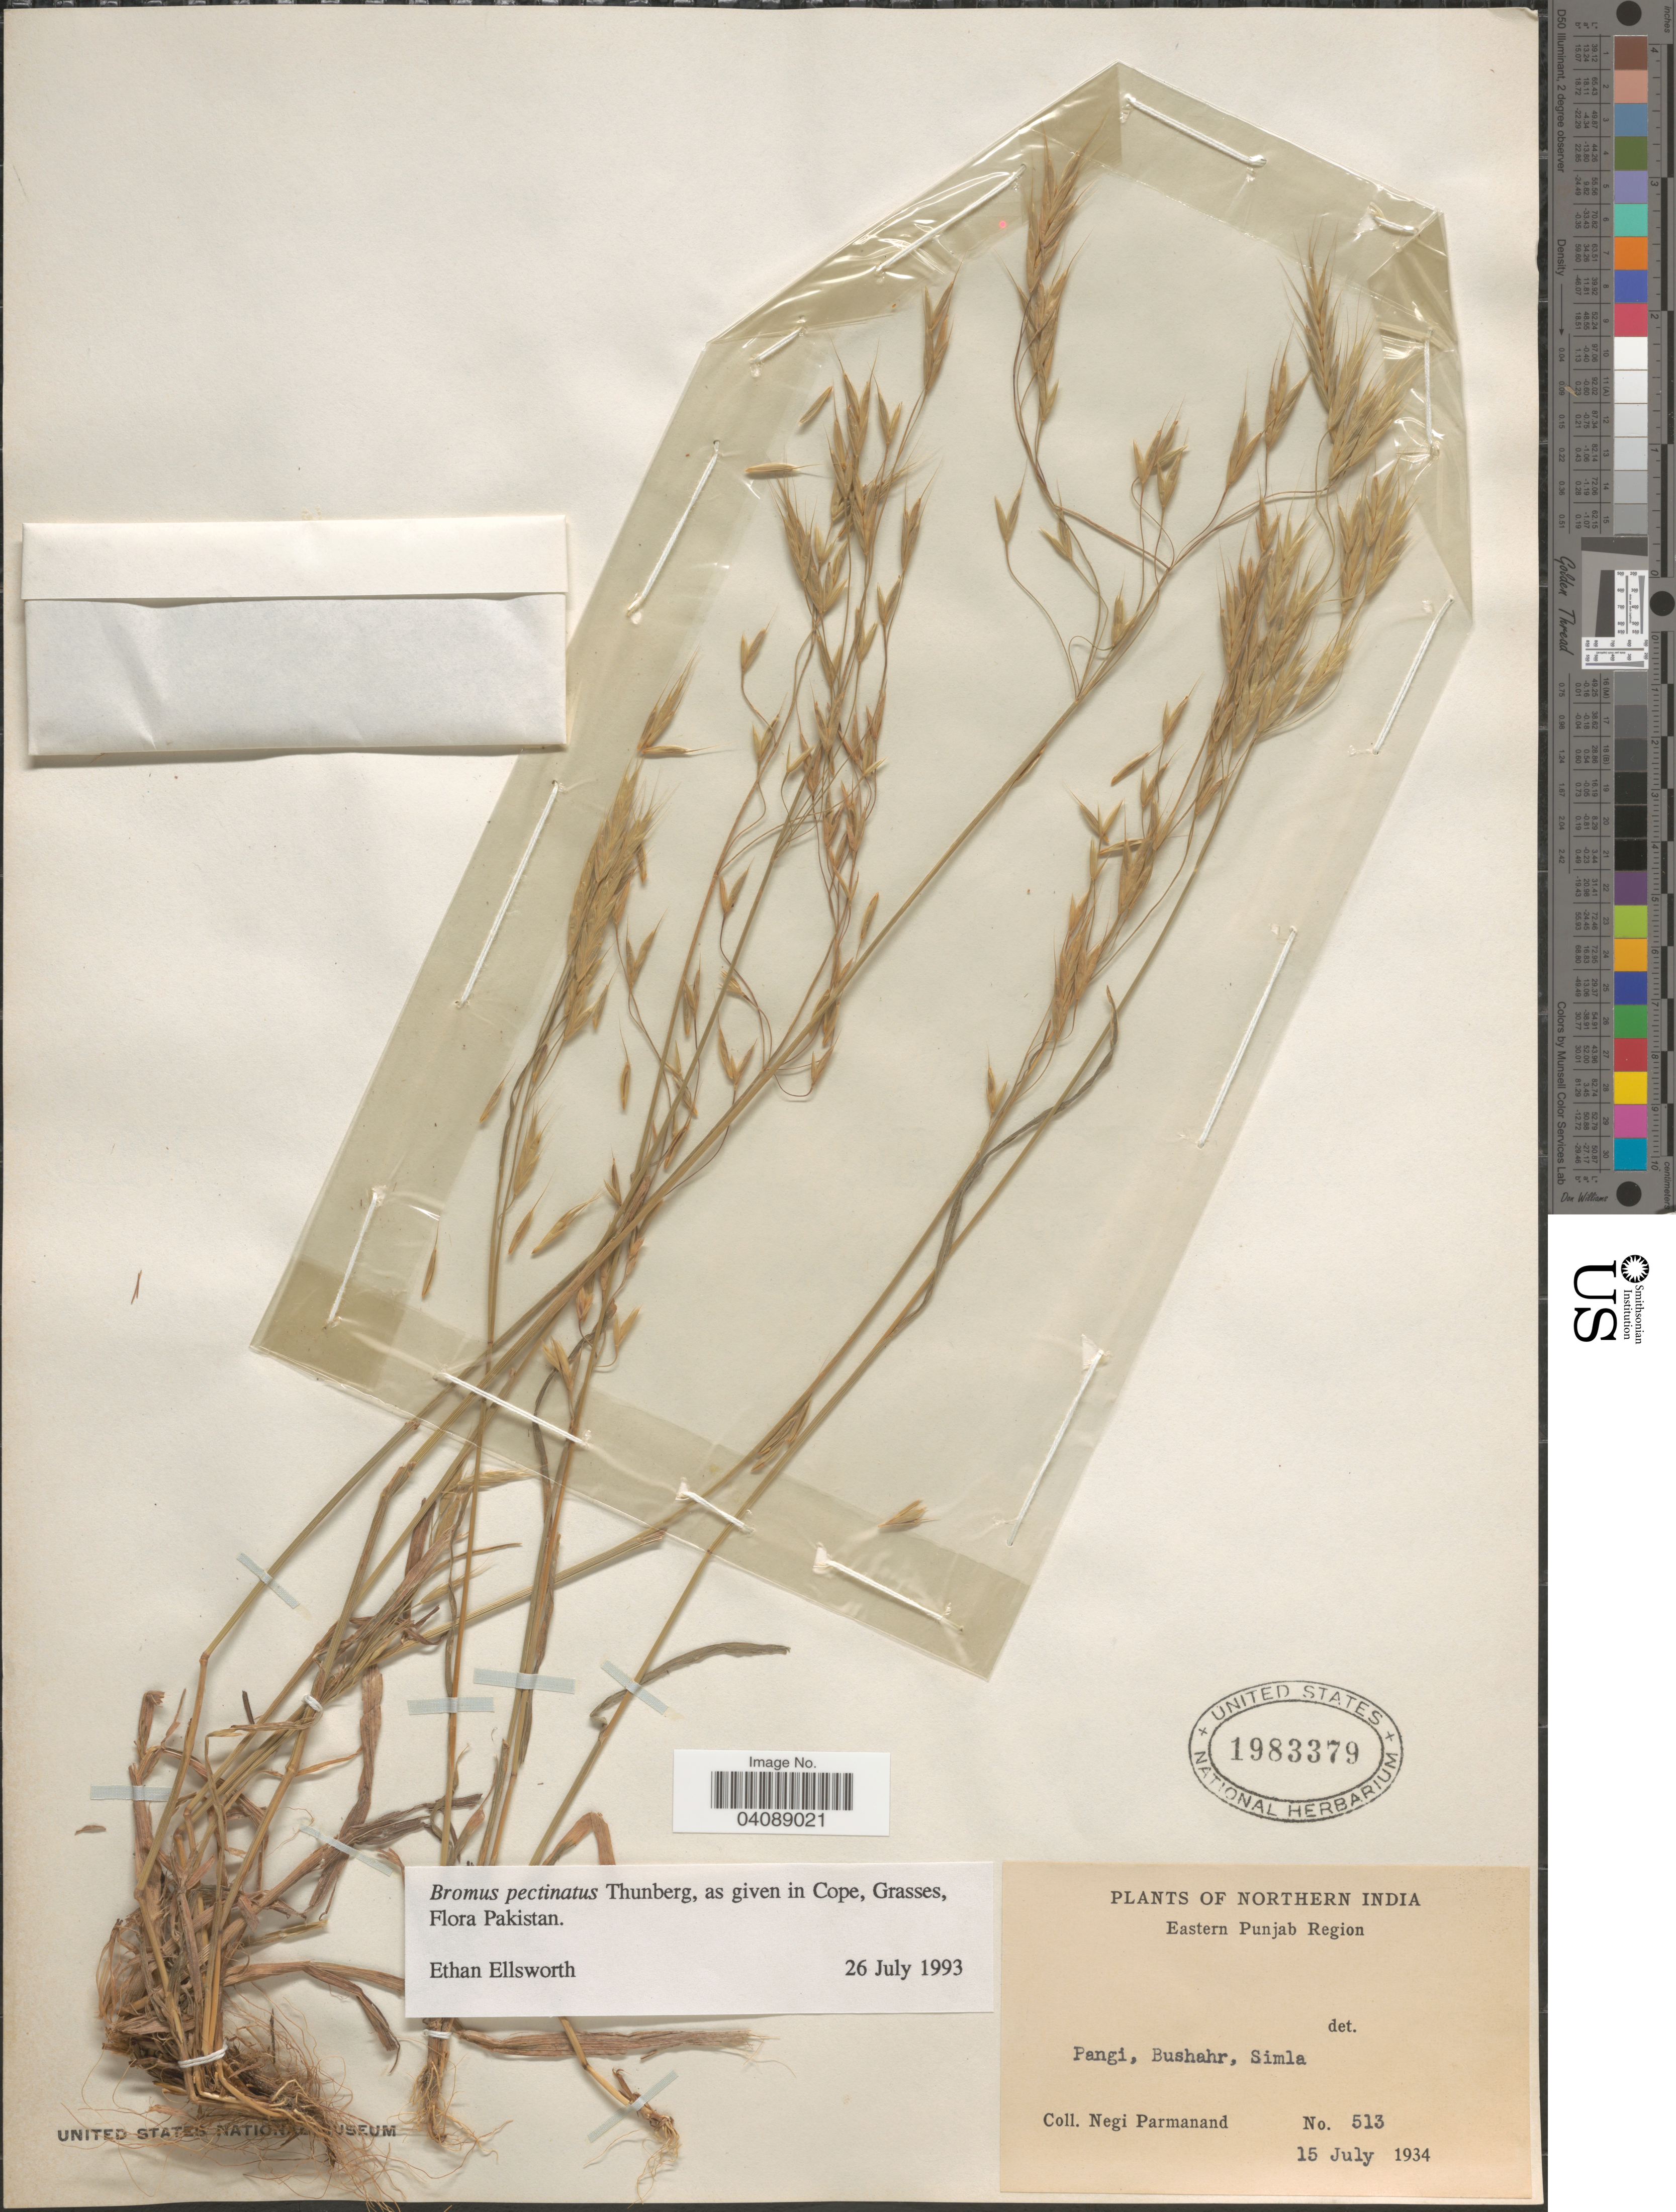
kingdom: Plantae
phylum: Tracheophyta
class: Liliopsida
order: Poales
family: Poaceae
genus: Bromus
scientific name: Bromus pectinatus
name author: Thunb.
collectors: N. Parmanand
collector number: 513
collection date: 1934-07-15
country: India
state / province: Himachal Pradesh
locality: Northern India. Eastern Punjab Region. Pangi, Bushahr, Simla.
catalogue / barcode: US 1983379